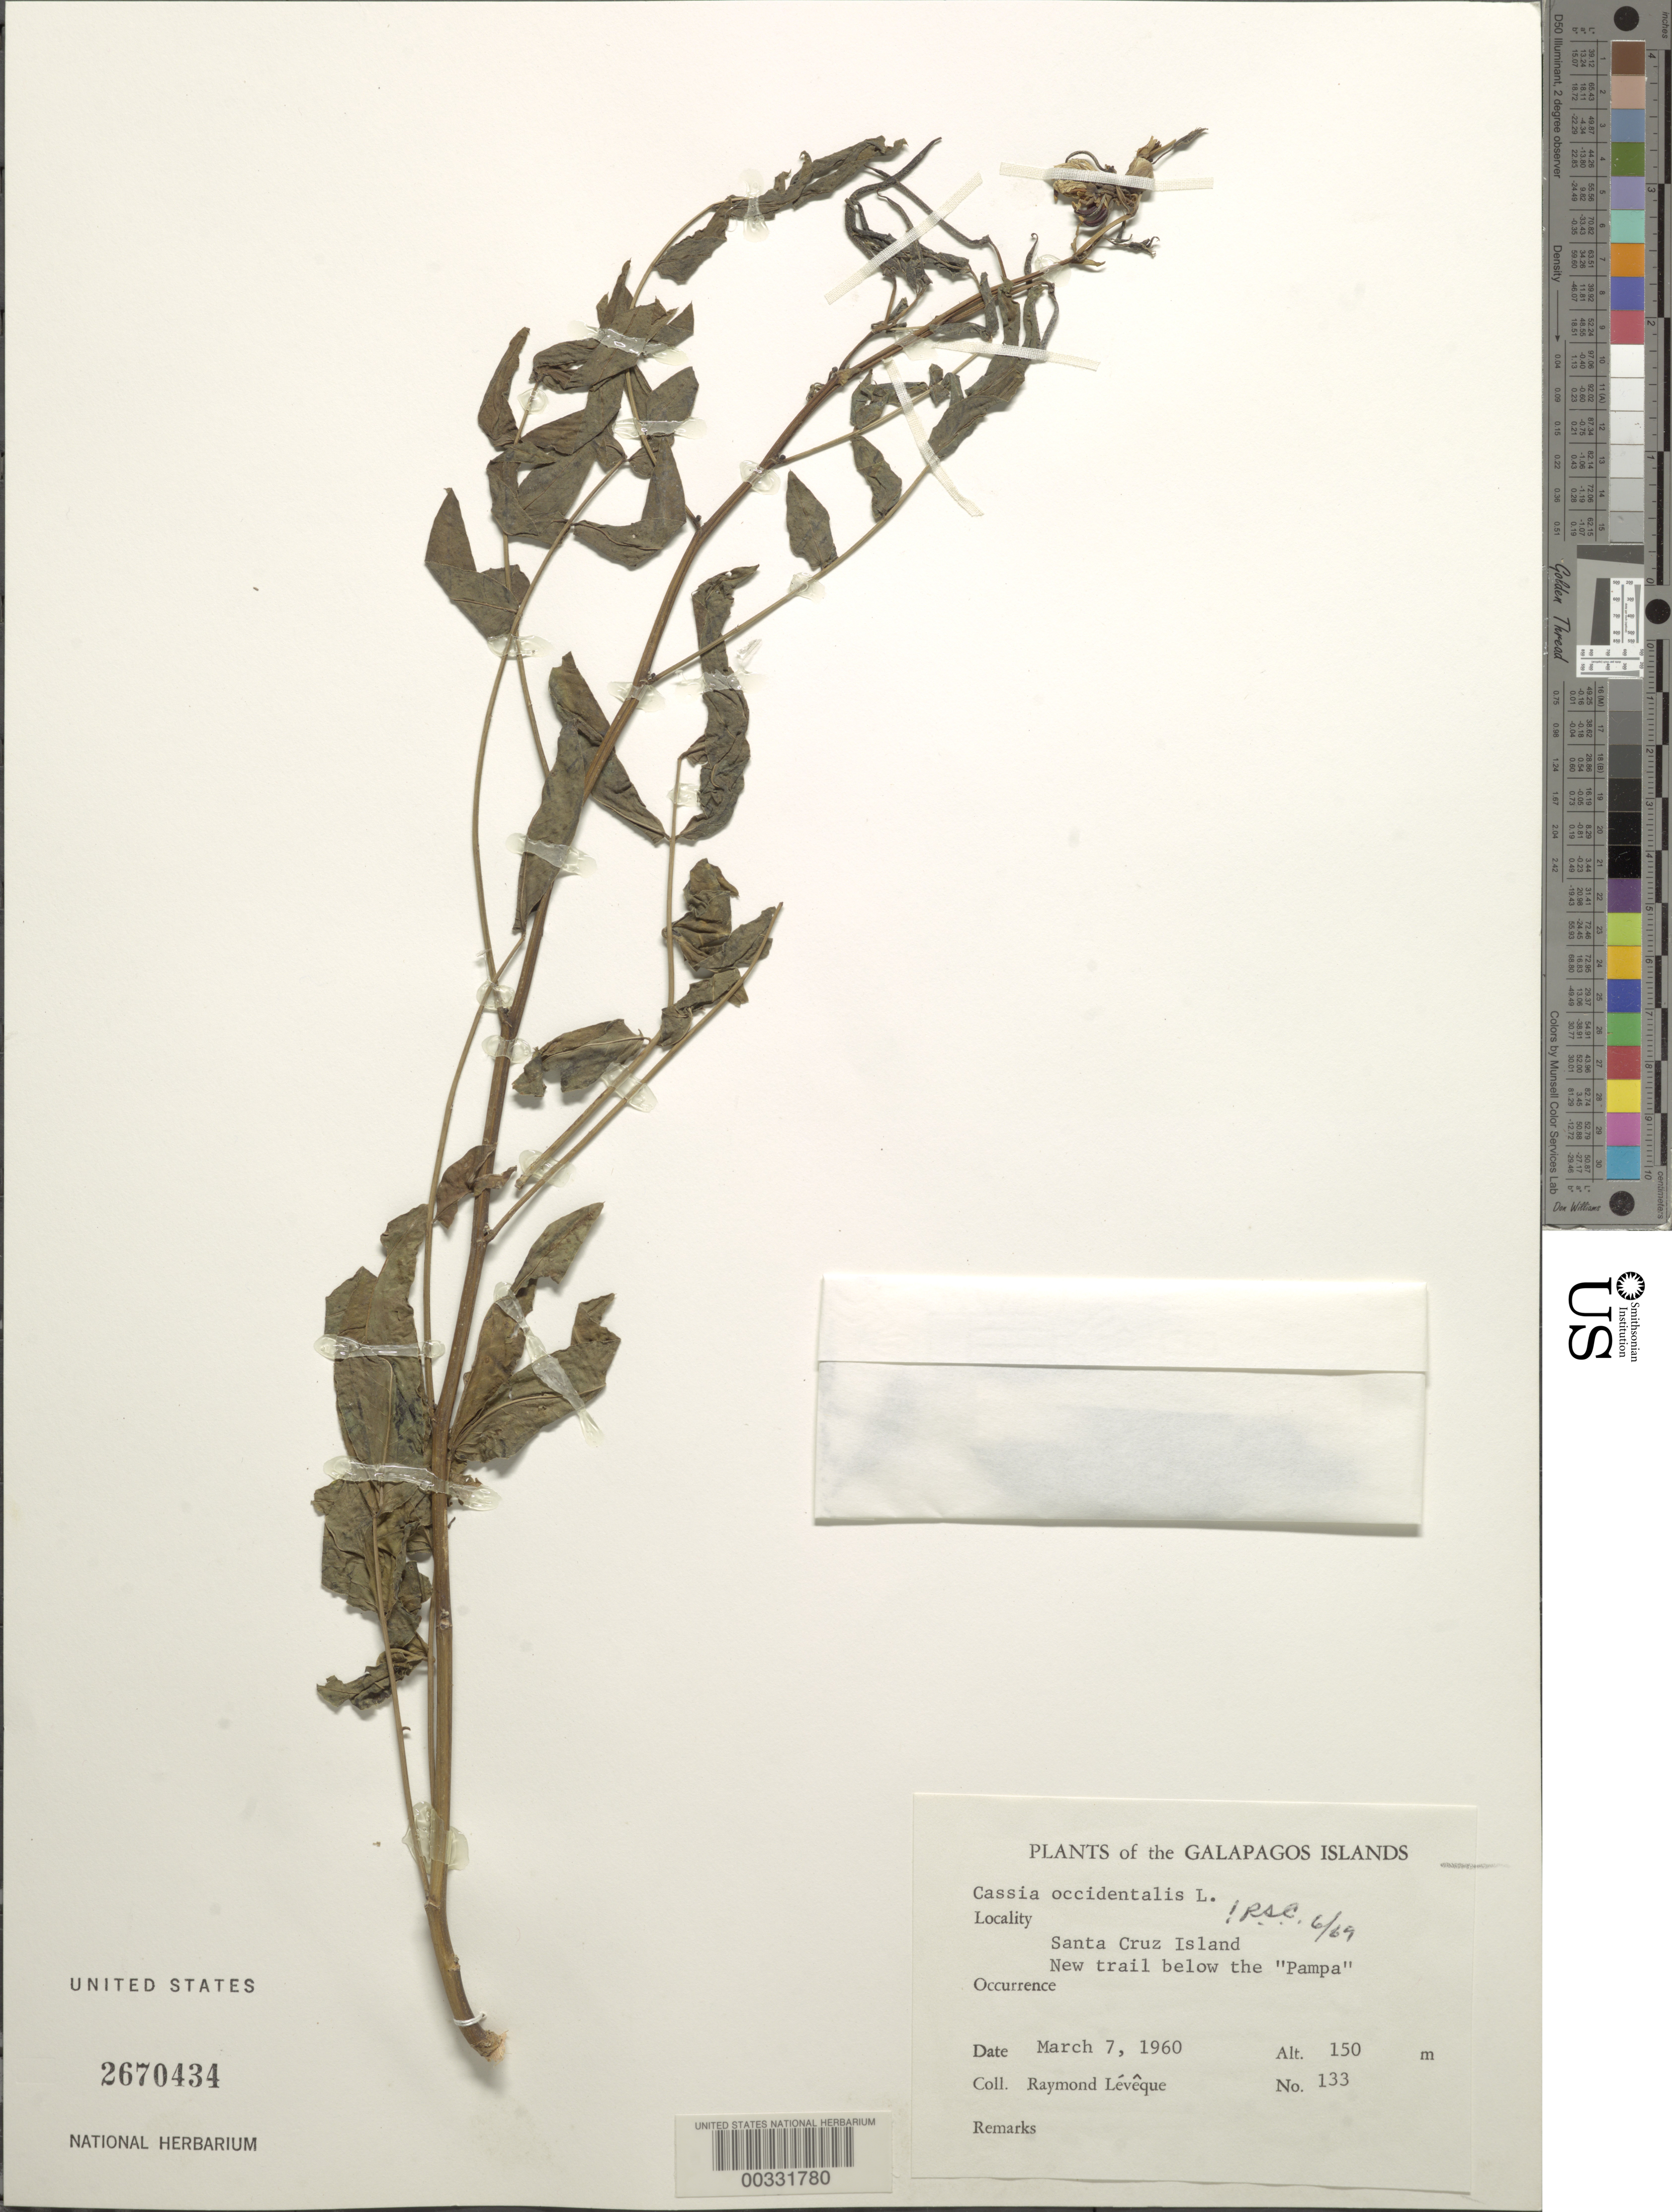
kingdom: Plantae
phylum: Tracheophyta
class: Magnoliopsida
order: Fabales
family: Fabaceae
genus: Senna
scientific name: Senna occidentalis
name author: (L.) Link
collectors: R. Lévêque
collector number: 133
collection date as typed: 07 Mar 1960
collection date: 1960-03-07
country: Ecuador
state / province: Colón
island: Santa Cruz [Indefatigable, Chaves]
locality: New Trail below the "Pampa"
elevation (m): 150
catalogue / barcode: US 2670434